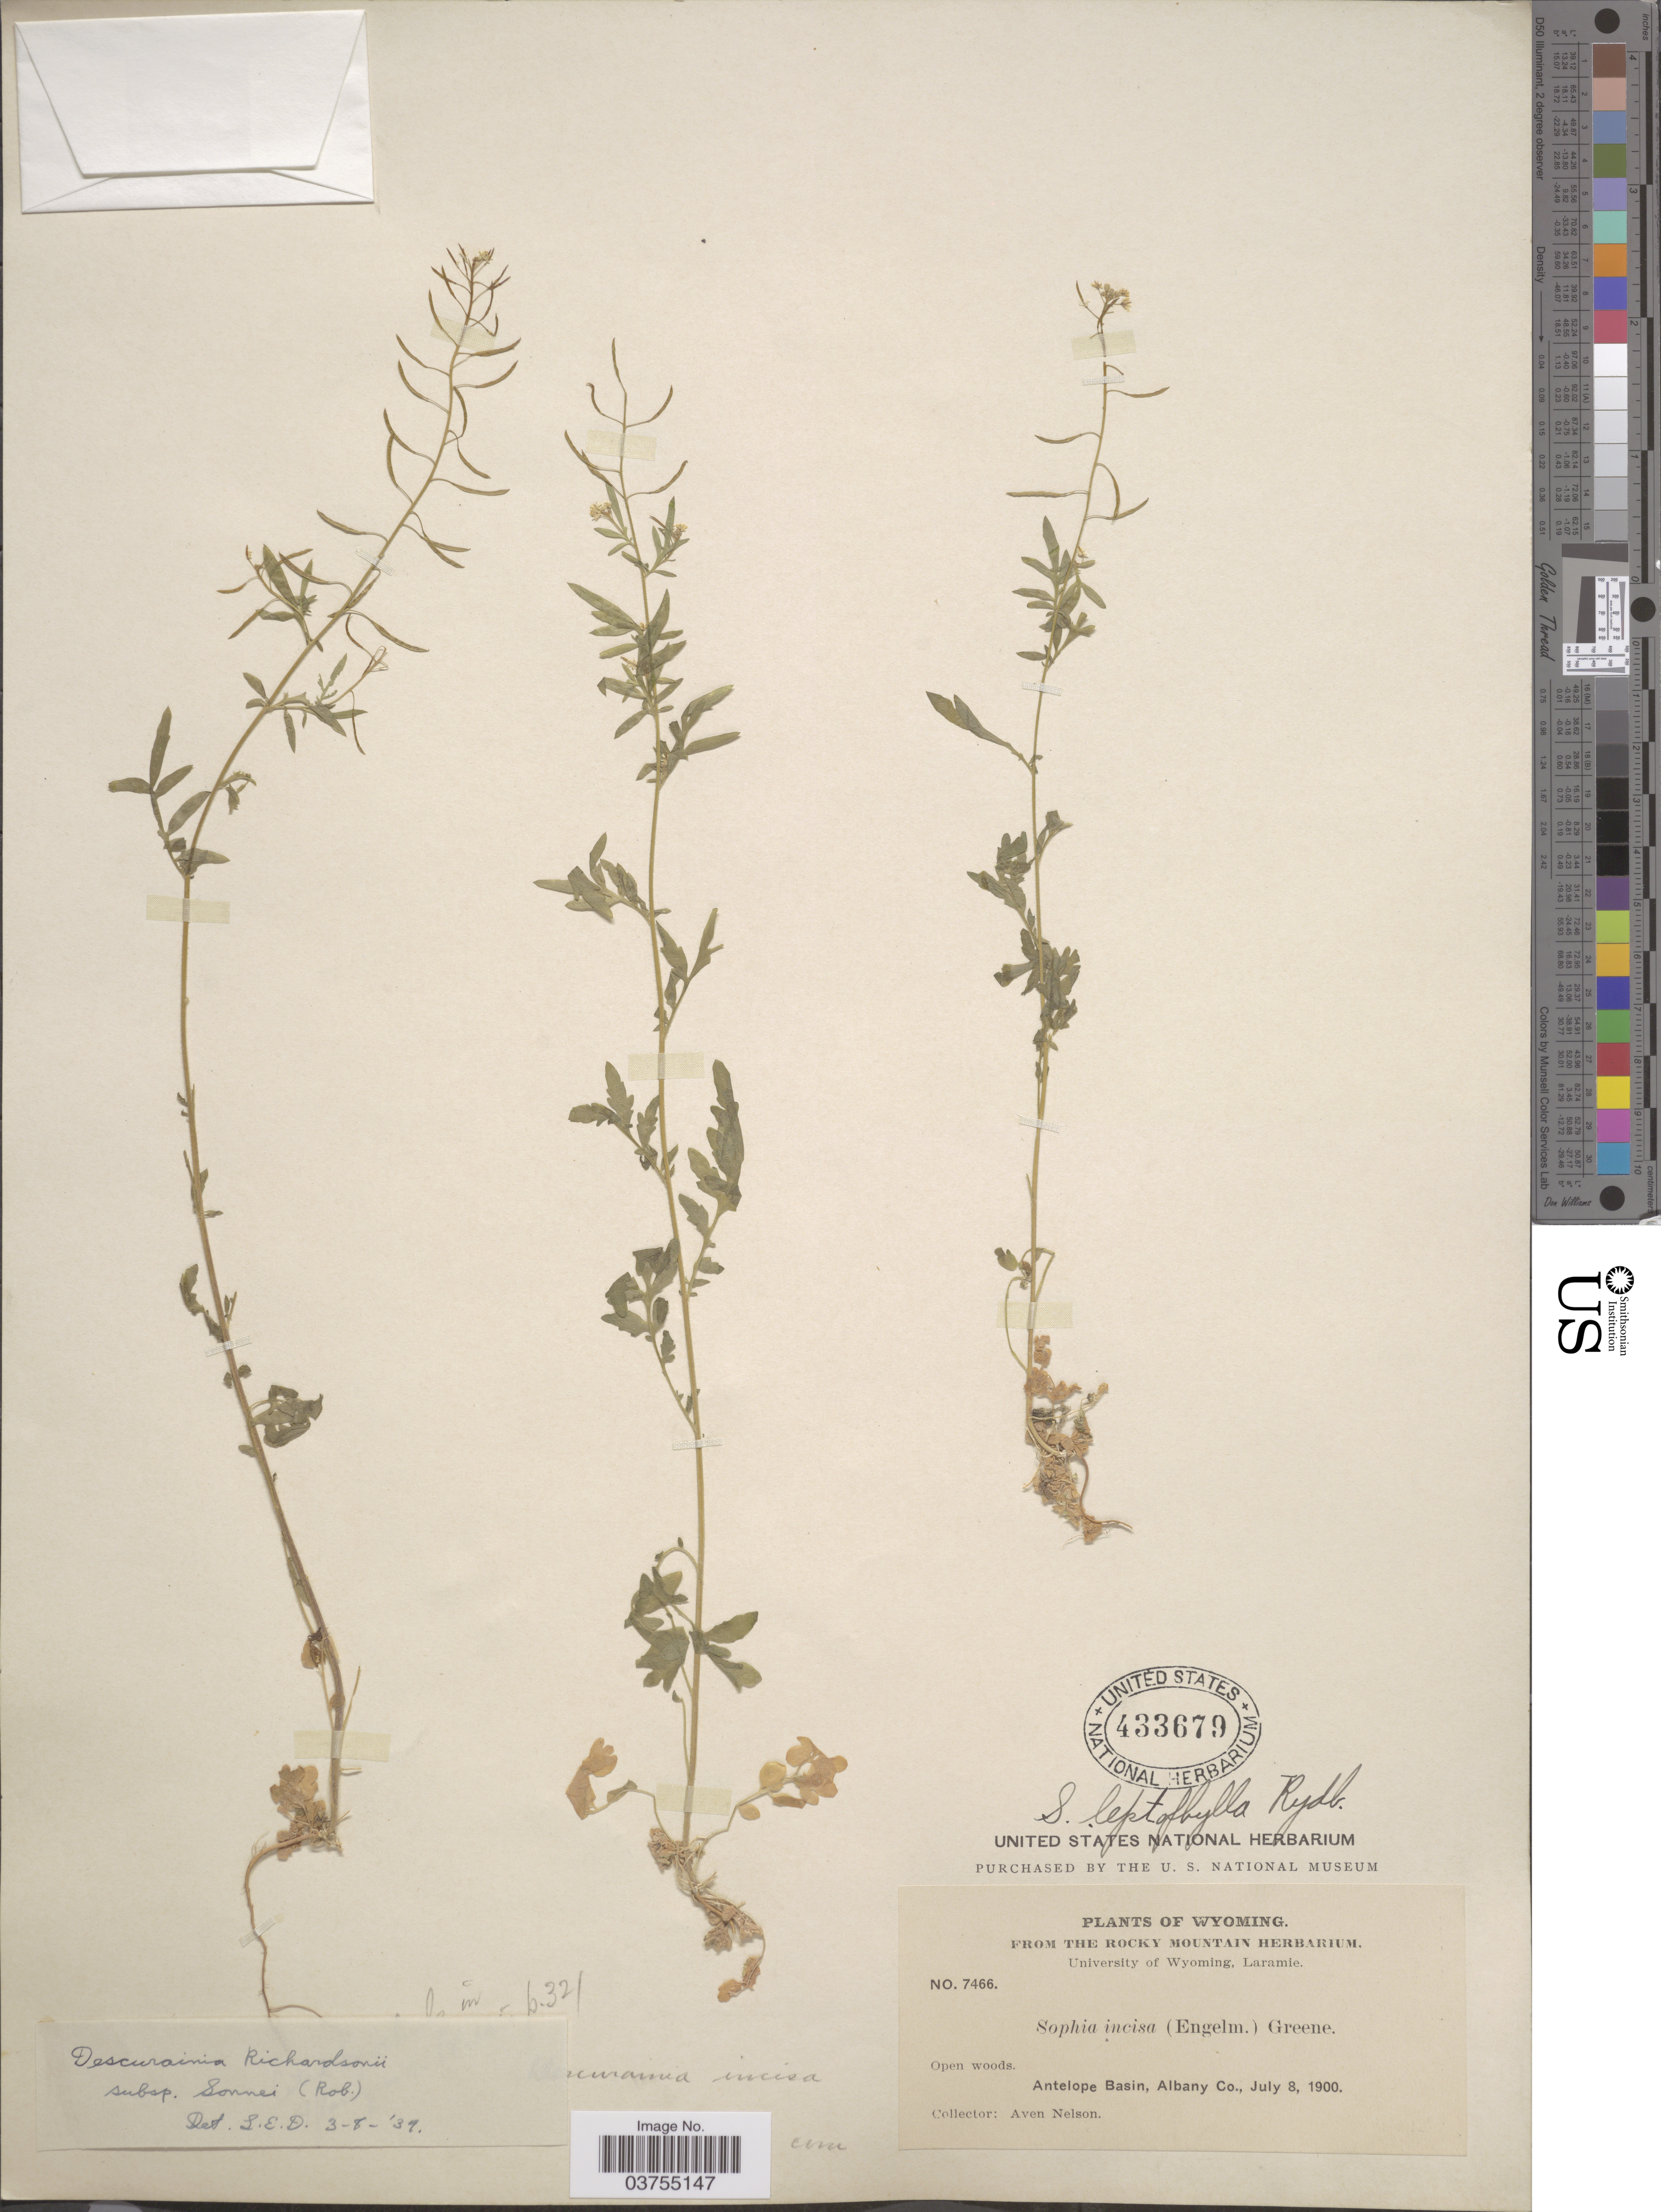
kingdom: Plantae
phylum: Tracheophyta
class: Magnoliopsida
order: Brassicales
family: Brassicaceae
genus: Descurainia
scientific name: Descurainia richardsonii subsp. incisa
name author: (Engelm. ex A. Gray) Detling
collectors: A. Nelson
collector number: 7466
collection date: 1900-07-08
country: United States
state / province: Wyoming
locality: Antelope Basin, Albany Co.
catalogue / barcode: US 433679